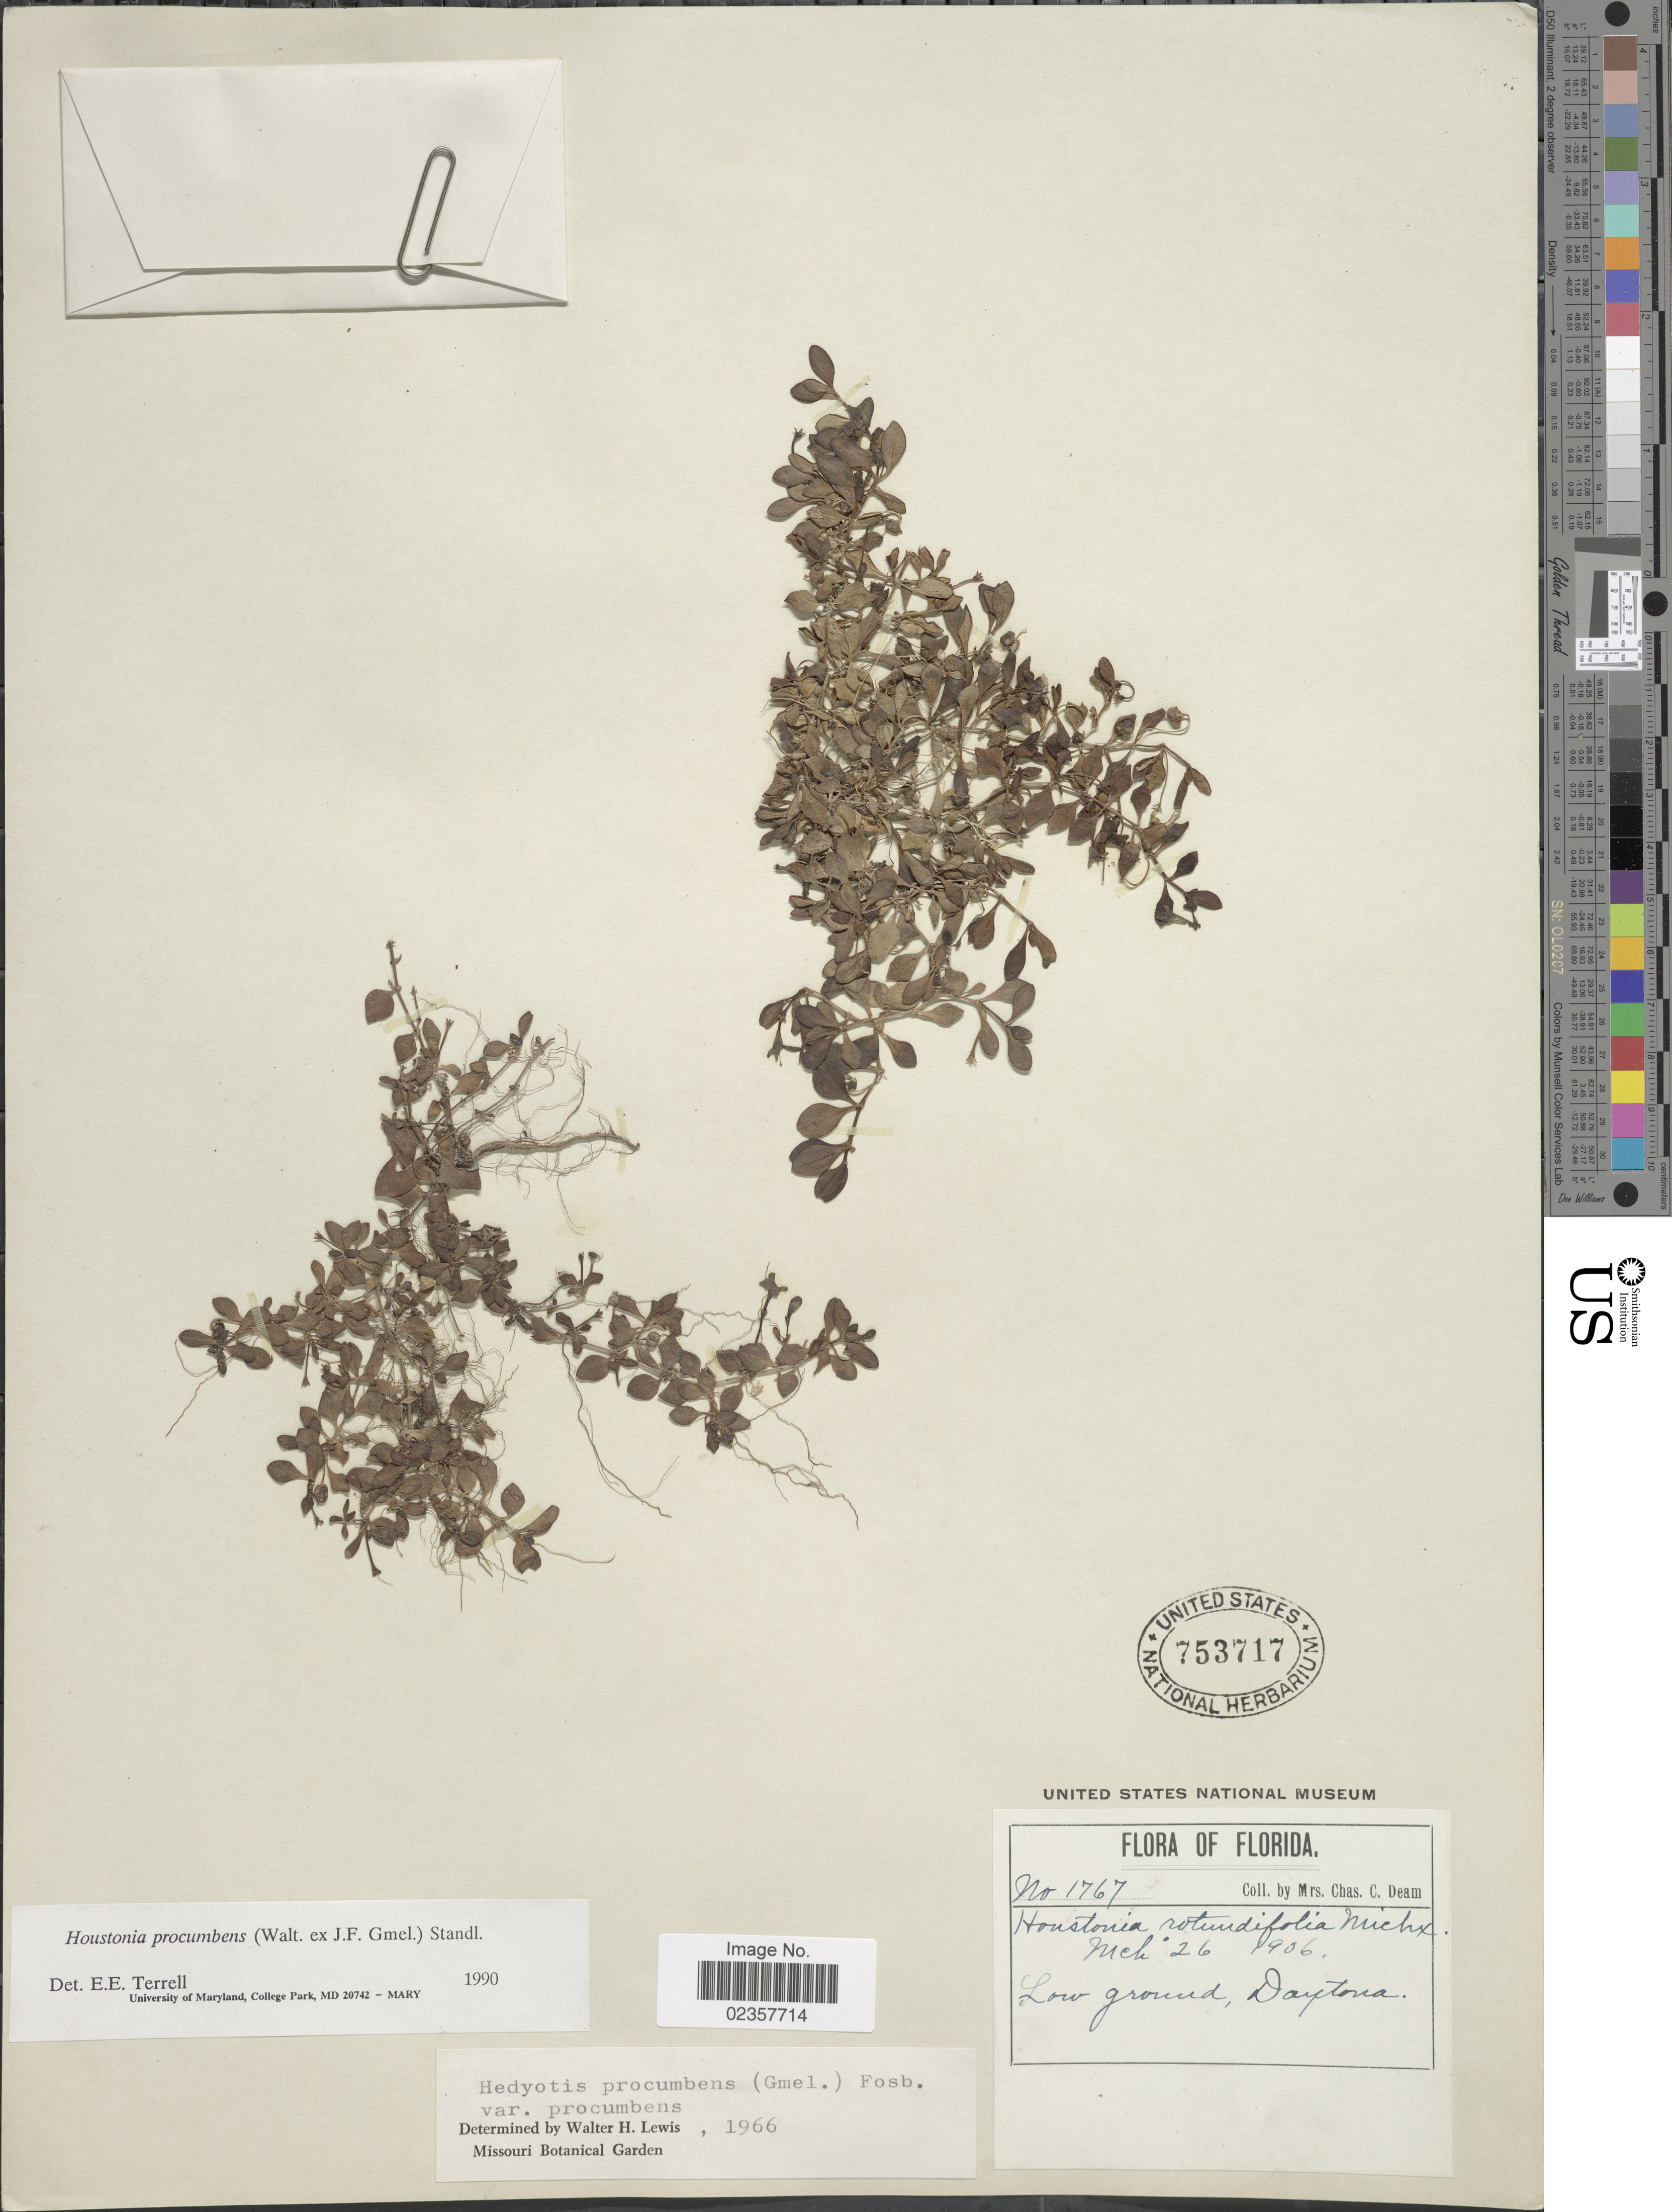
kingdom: Plantae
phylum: Tracheophyta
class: Magnoliopsida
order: Gentianales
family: Rubiaceae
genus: Houstonia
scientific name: Houstonia procumbens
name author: (Walter ex J.F. Gmel.) Standl.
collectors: C. Deam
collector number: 1767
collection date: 1906-03-26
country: United States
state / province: Florida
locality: Florida. Low ground, Daytona.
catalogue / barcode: US 753717